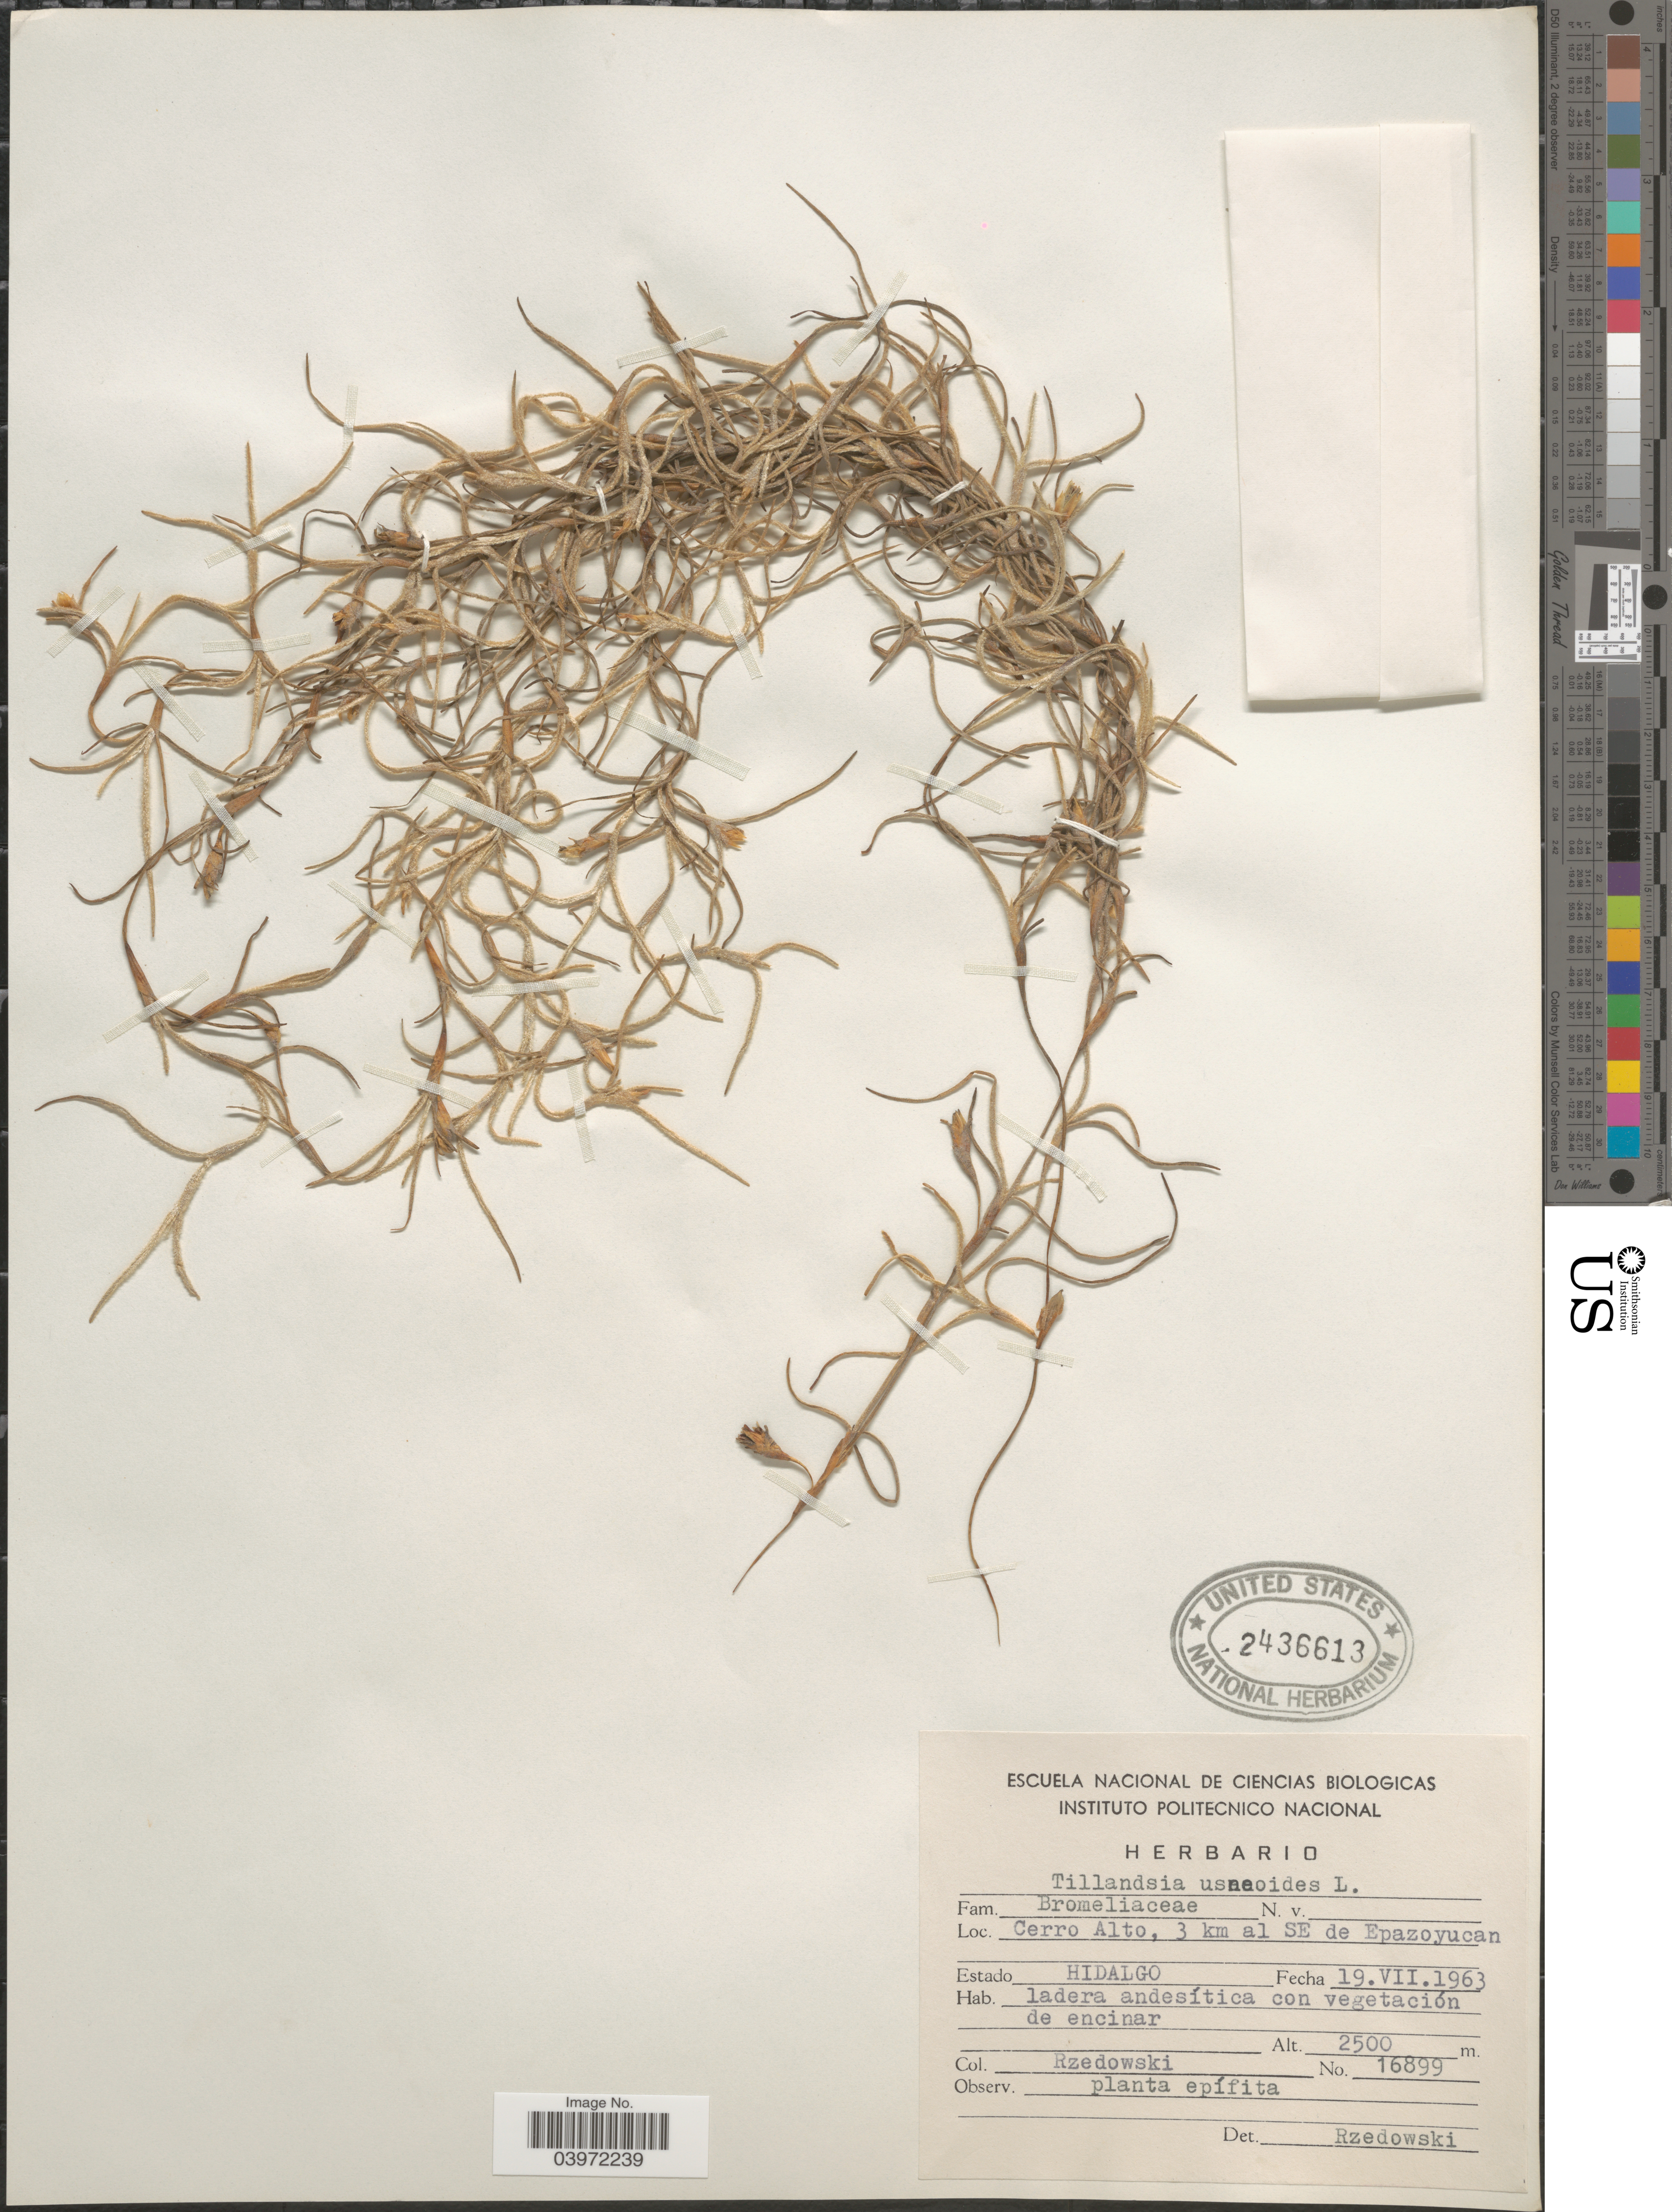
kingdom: Plantae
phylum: Tracheophyta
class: Liliopsida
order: Poales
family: Bromeliaceae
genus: Tillandsia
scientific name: Tillandsia usneoides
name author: (L.) L.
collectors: Rzedowski, --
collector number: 16899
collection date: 1963-07-19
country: Mexico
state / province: Hidalgo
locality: Cerro Alto, 3 km al SE de Epazoyucan.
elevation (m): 2500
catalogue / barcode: US 2436613